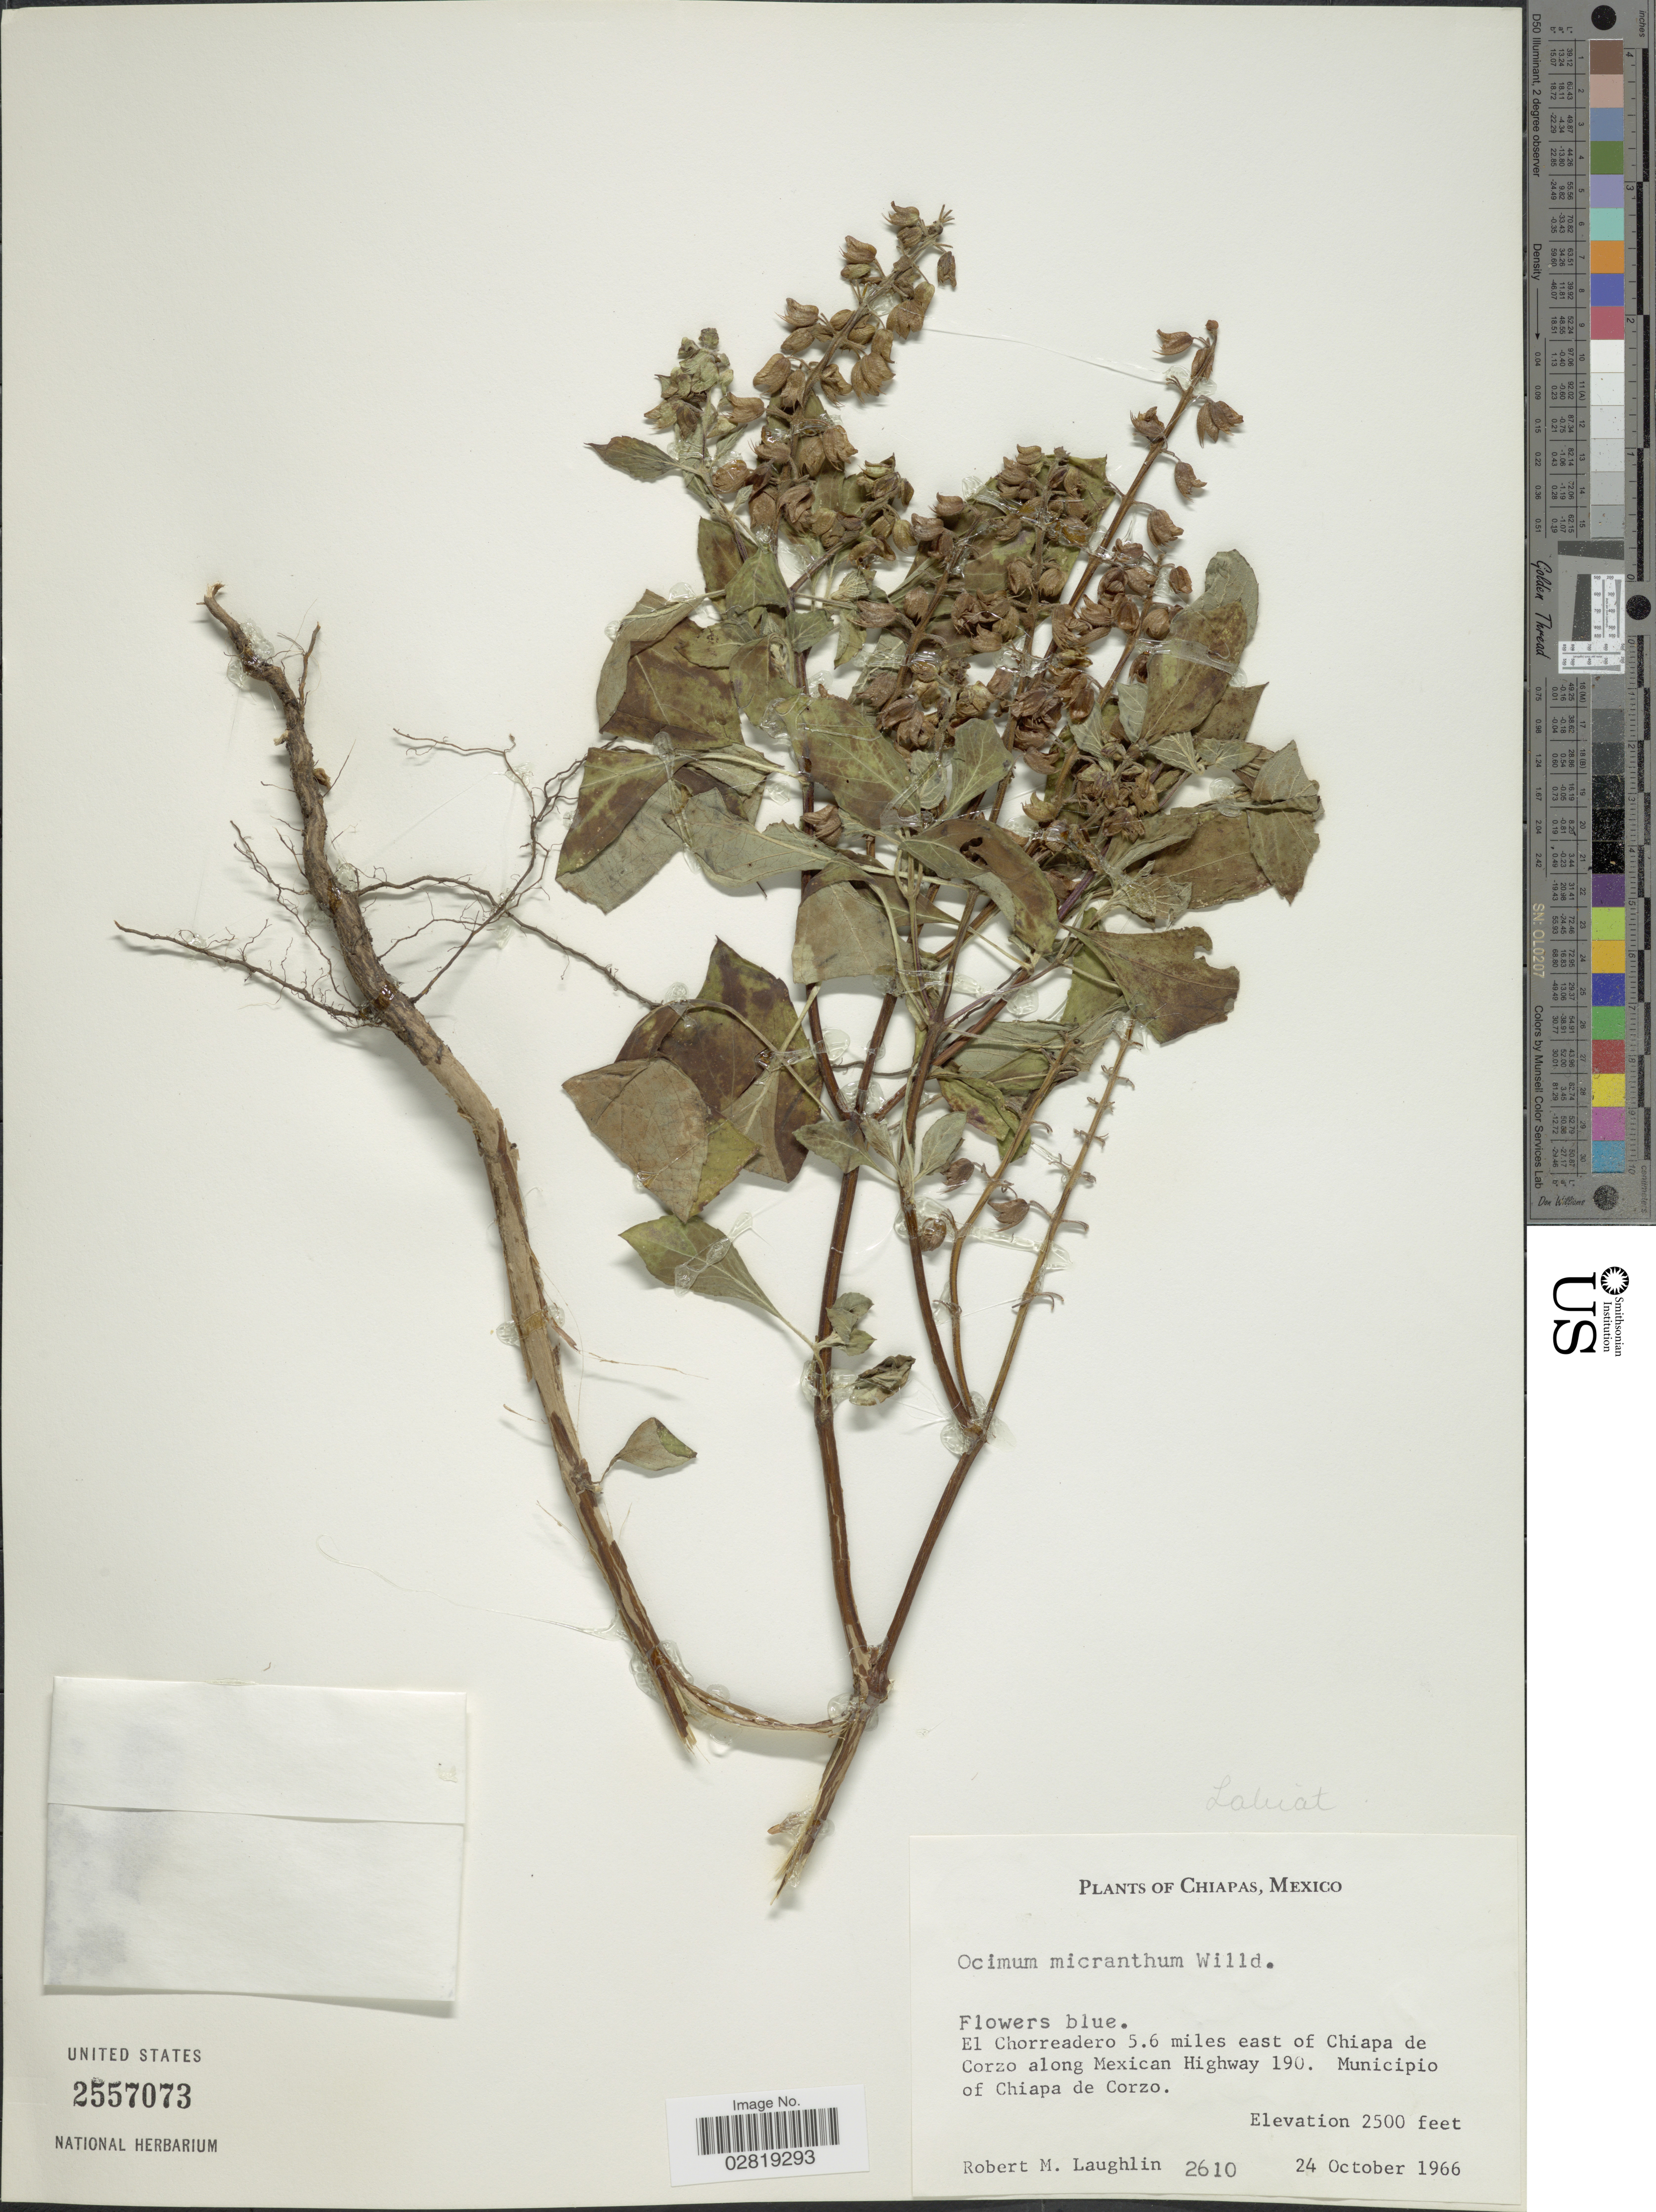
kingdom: Plantae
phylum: Tracheophyta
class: Magnoliopsida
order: Lamiales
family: Lamiaceae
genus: Ocimum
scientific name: Ocimum campechianum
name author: Mill.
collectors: R. M. Laughlin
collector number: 2610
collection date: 1966-10-24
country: Mexico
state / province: Chiapas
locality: El Chorreadero 5.6 miles east of Chiapa de Corzo along Mexican Highway 190. Municipio of Chiapa de Corzo.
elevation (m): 762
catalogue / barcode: US 2557073